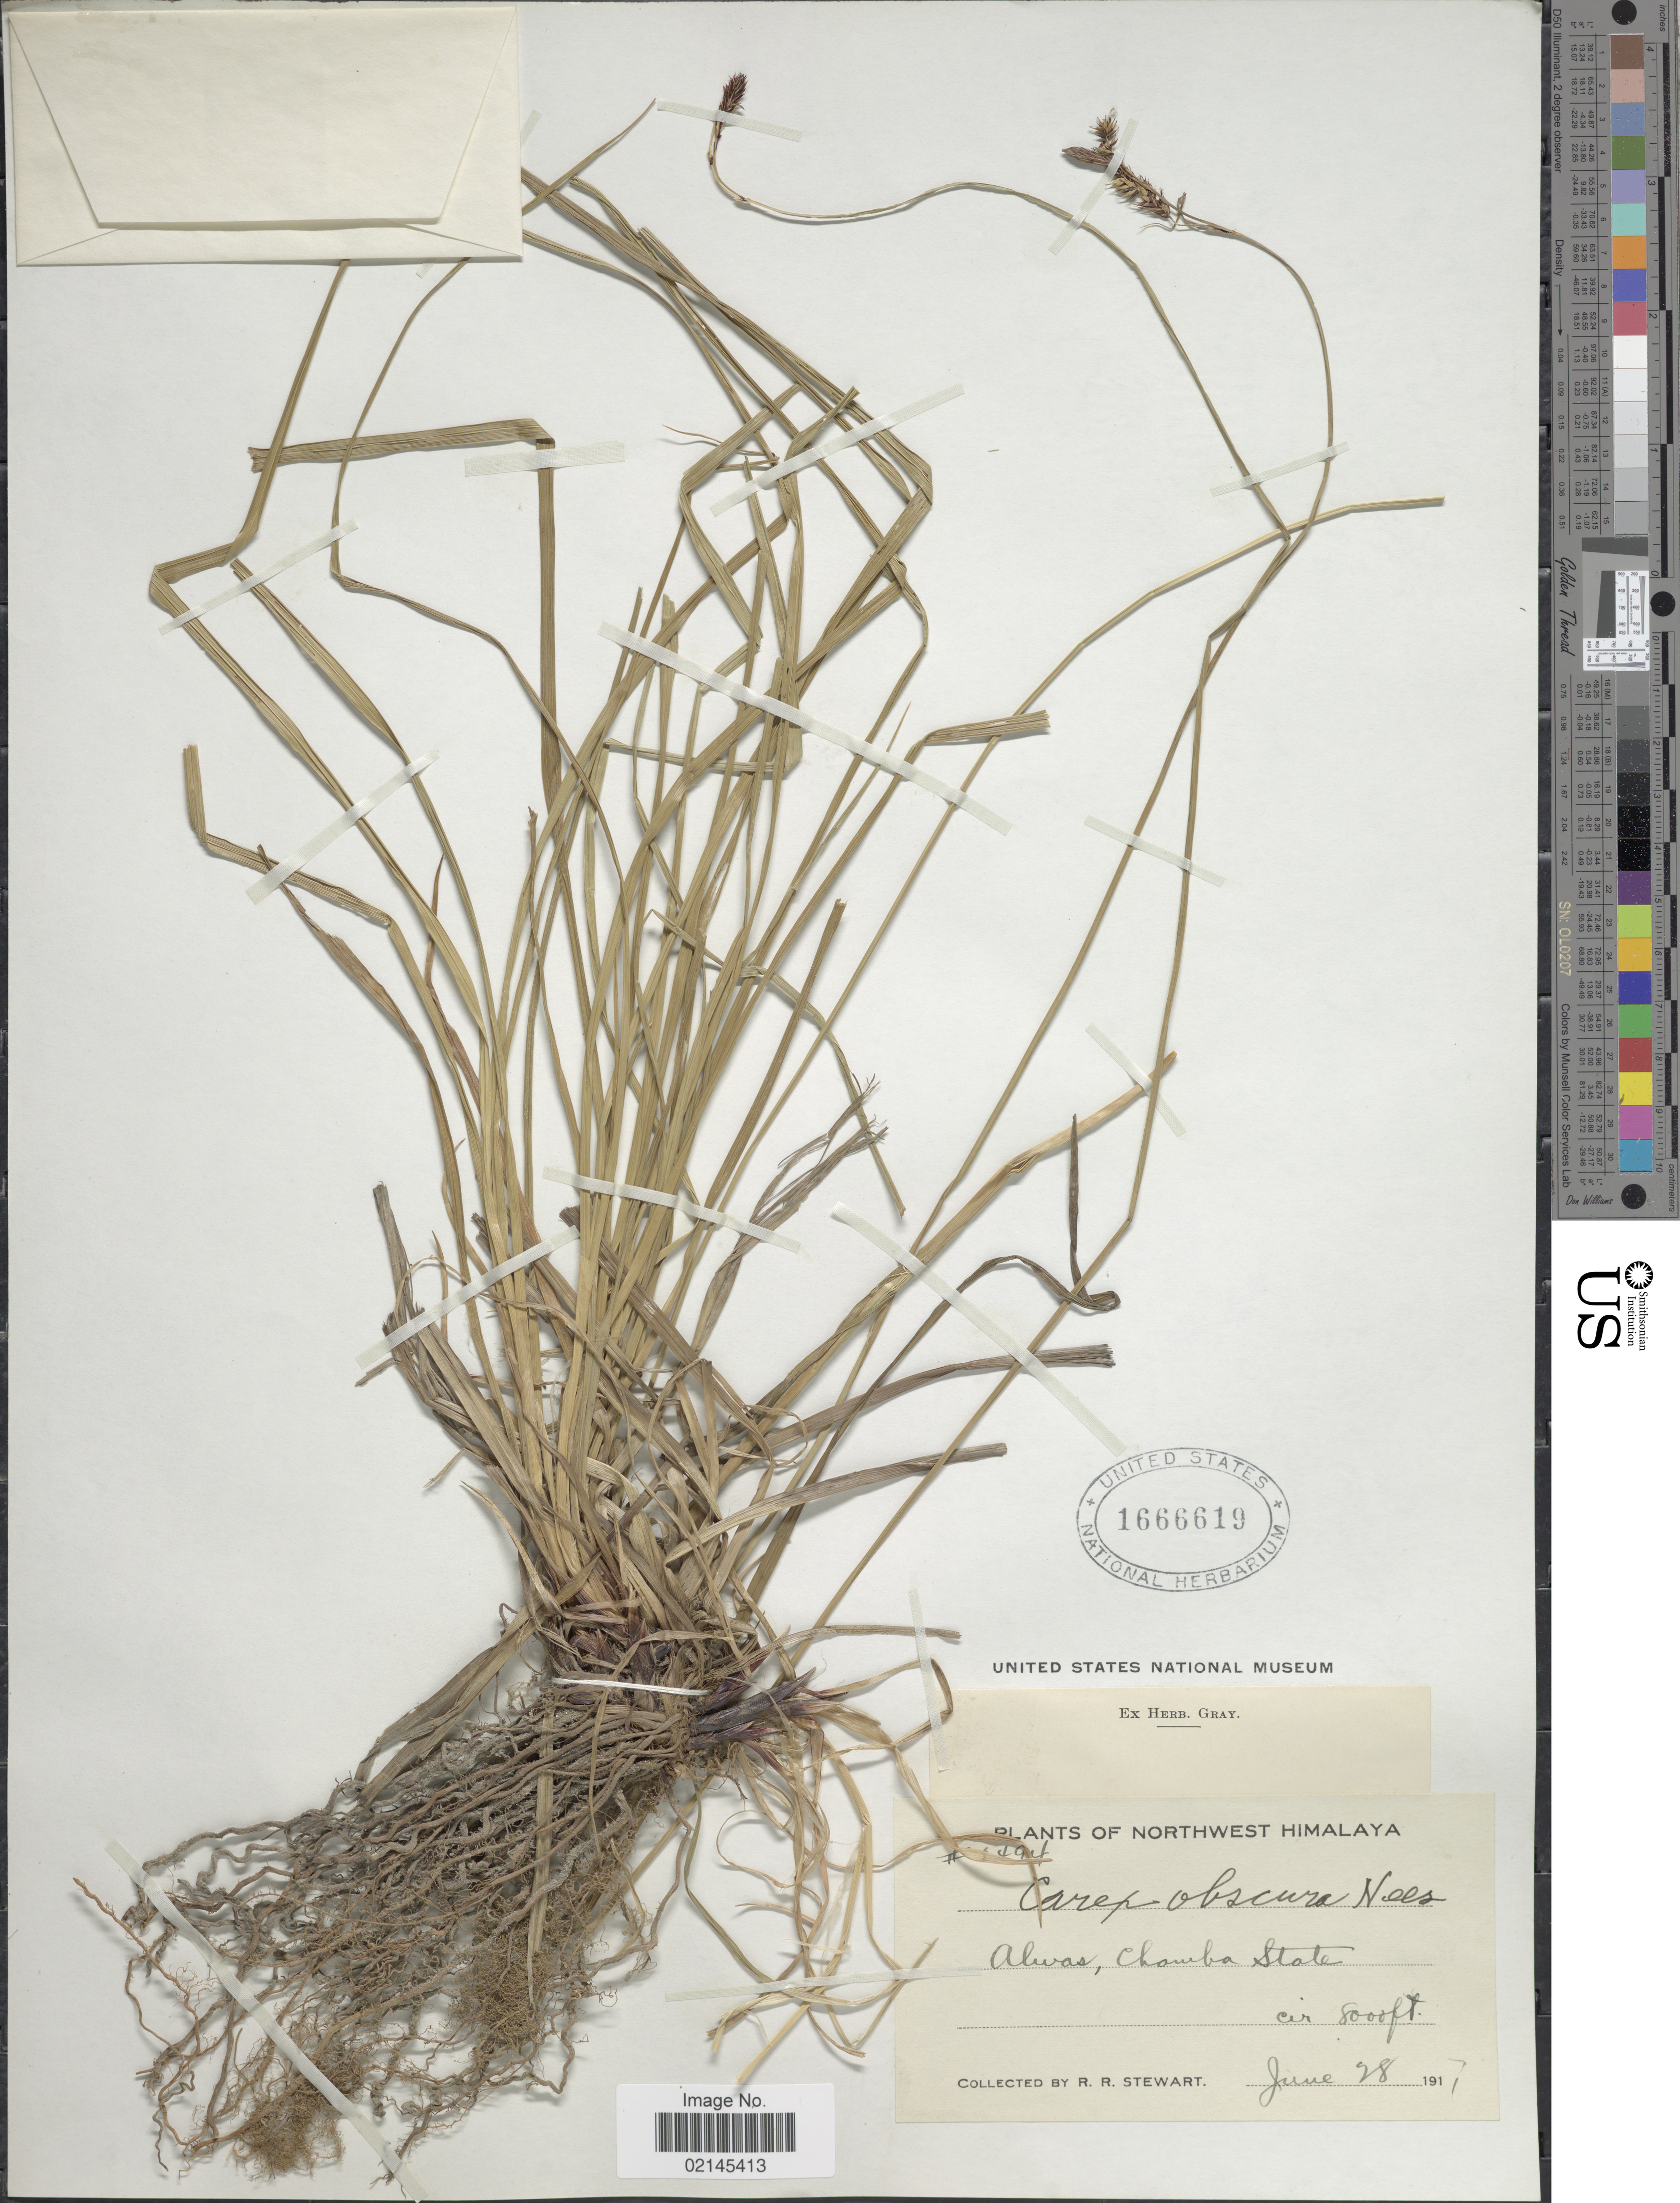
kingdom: Plantae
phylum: Tracheophyta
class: Liliopsida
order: Poales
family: Cyperaceae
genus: Carex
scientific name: Carex obscura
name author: Nees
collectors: R. R. Stewart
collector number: !494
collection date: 1917-06-28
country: India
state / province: Himachal Pradesh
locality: Northwest Himalaya, Alwas, Chamba State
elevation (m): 2438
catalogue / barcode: US 1666619